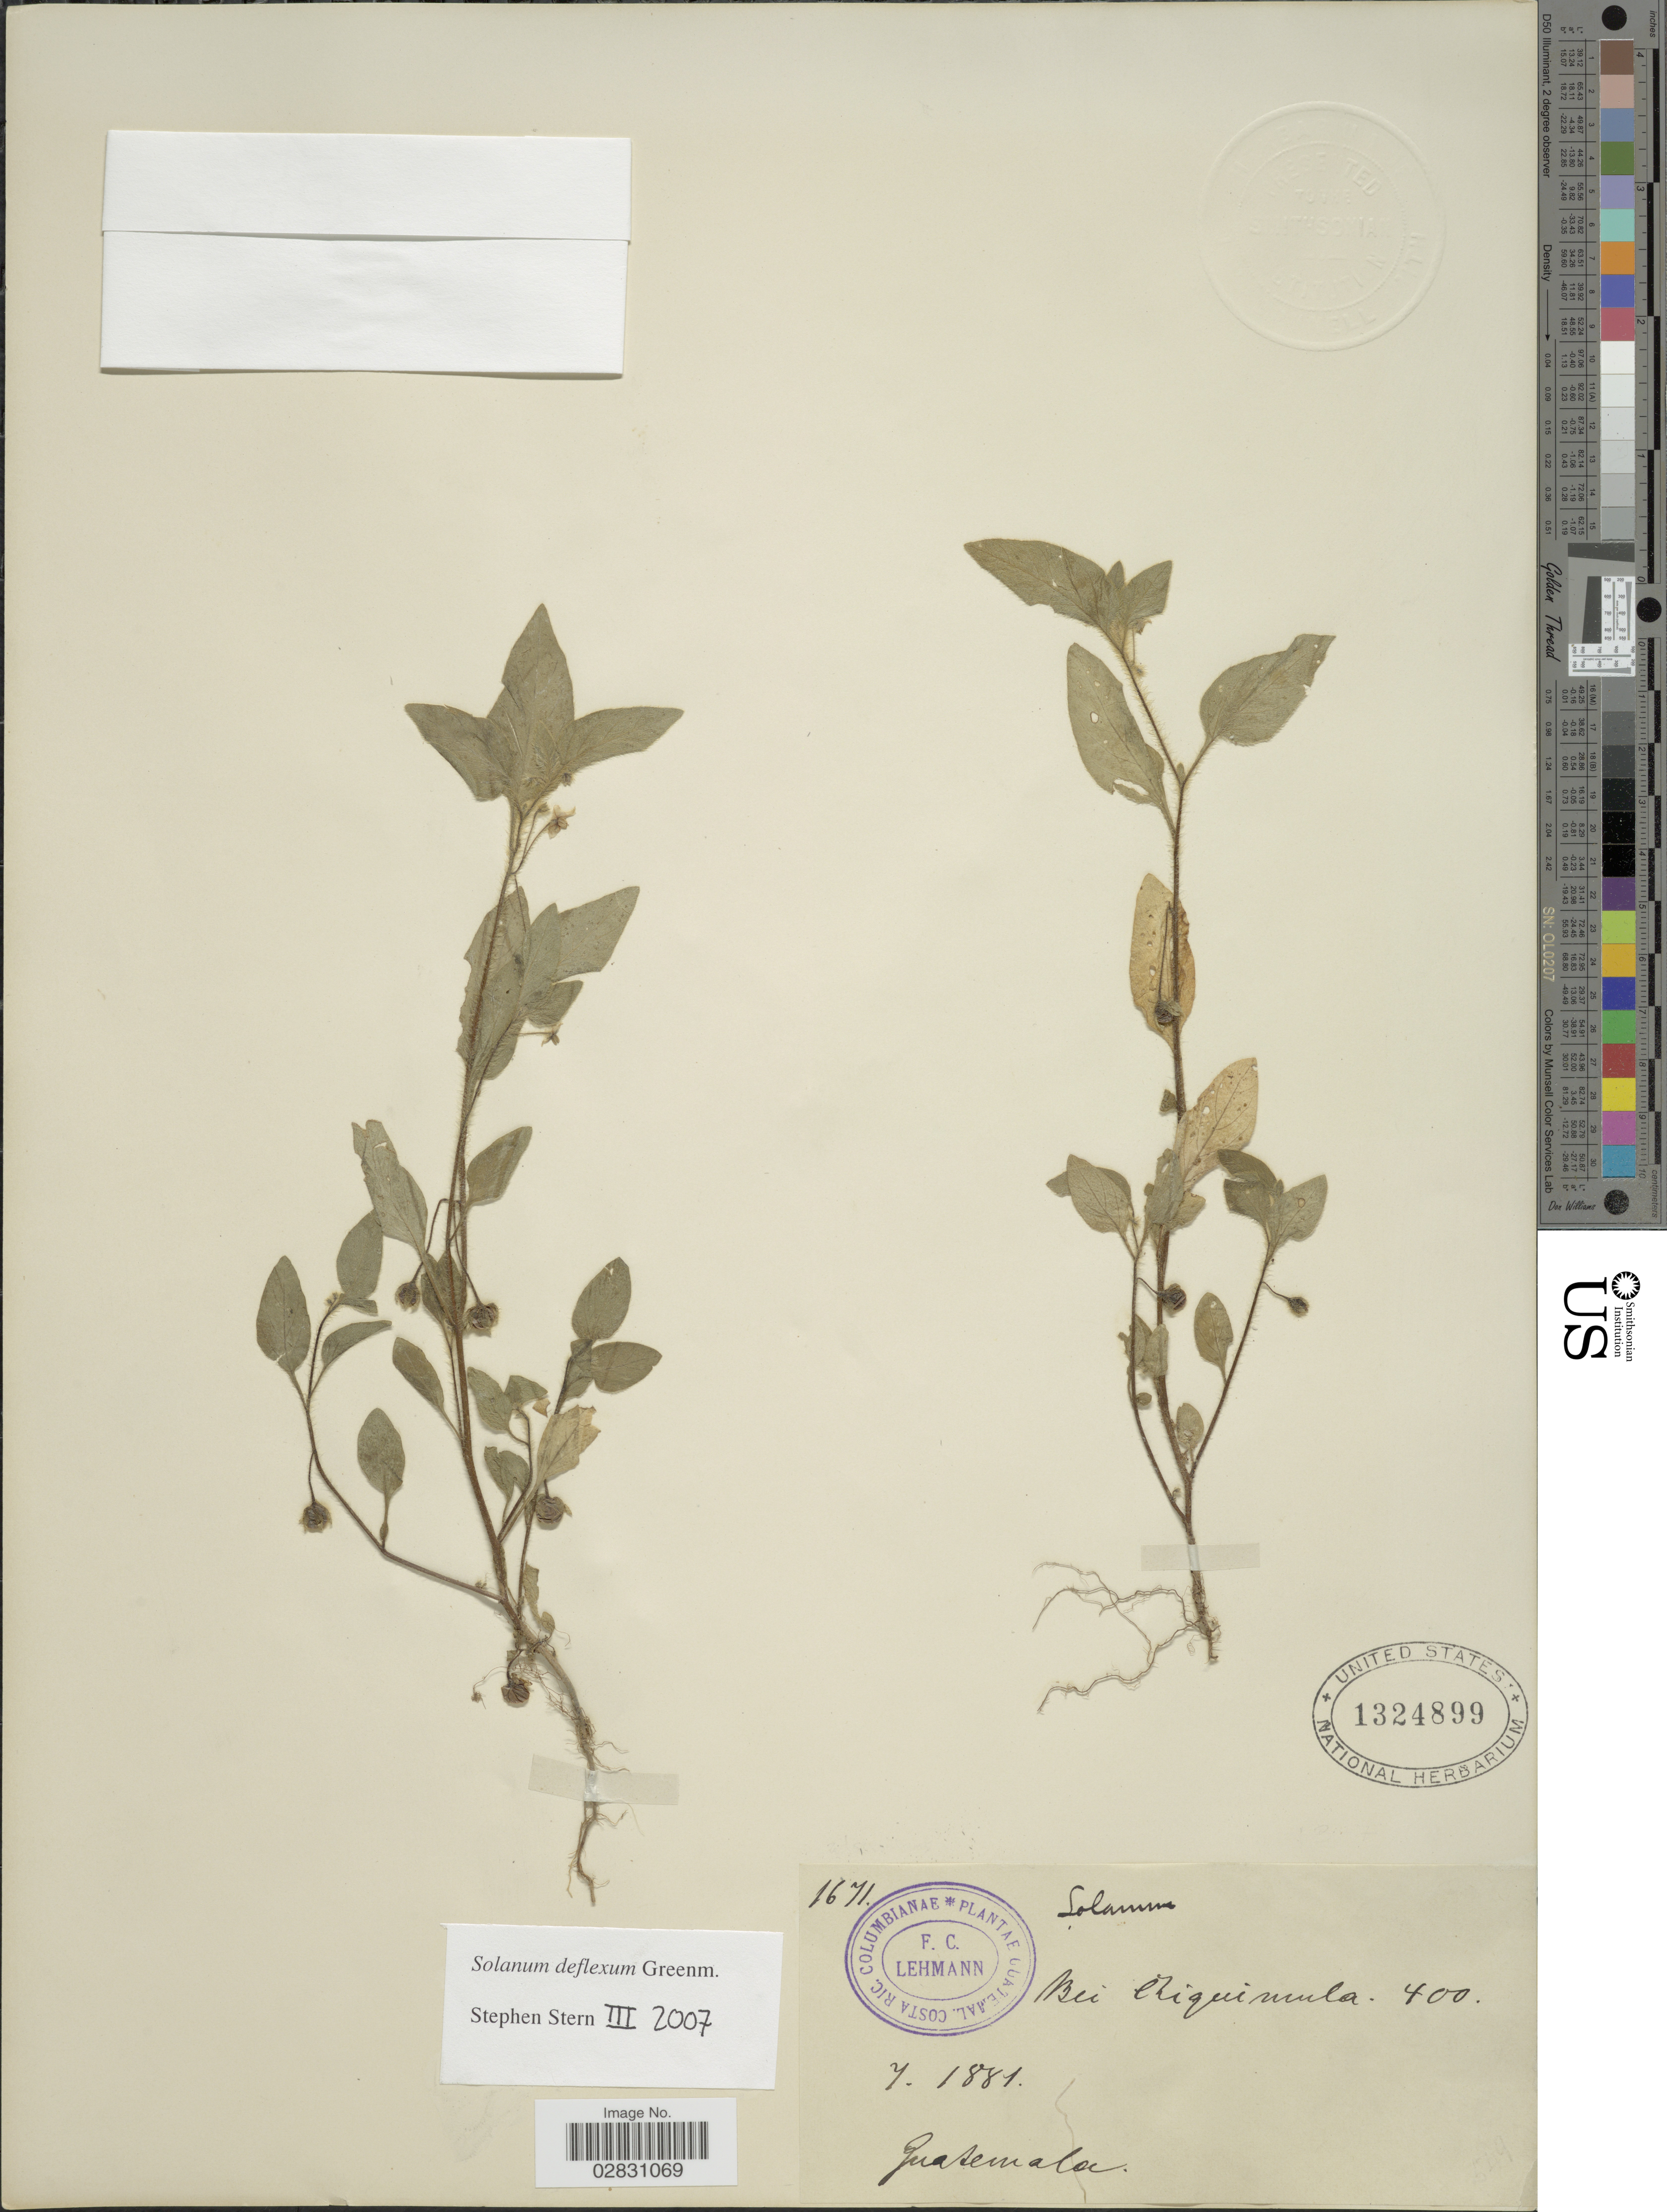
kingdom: Plantae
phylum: Tracheophyta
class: Magnoliopsida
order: Solanales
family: Solanaceae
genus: Solanum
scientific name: Solanum deflexum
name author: Greenm.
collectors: F. C. Lehmann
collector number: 1671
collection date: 1884-07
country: Guatemala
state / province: Chiquimula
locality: Bei Chiquimula.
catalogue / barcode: US 1324899